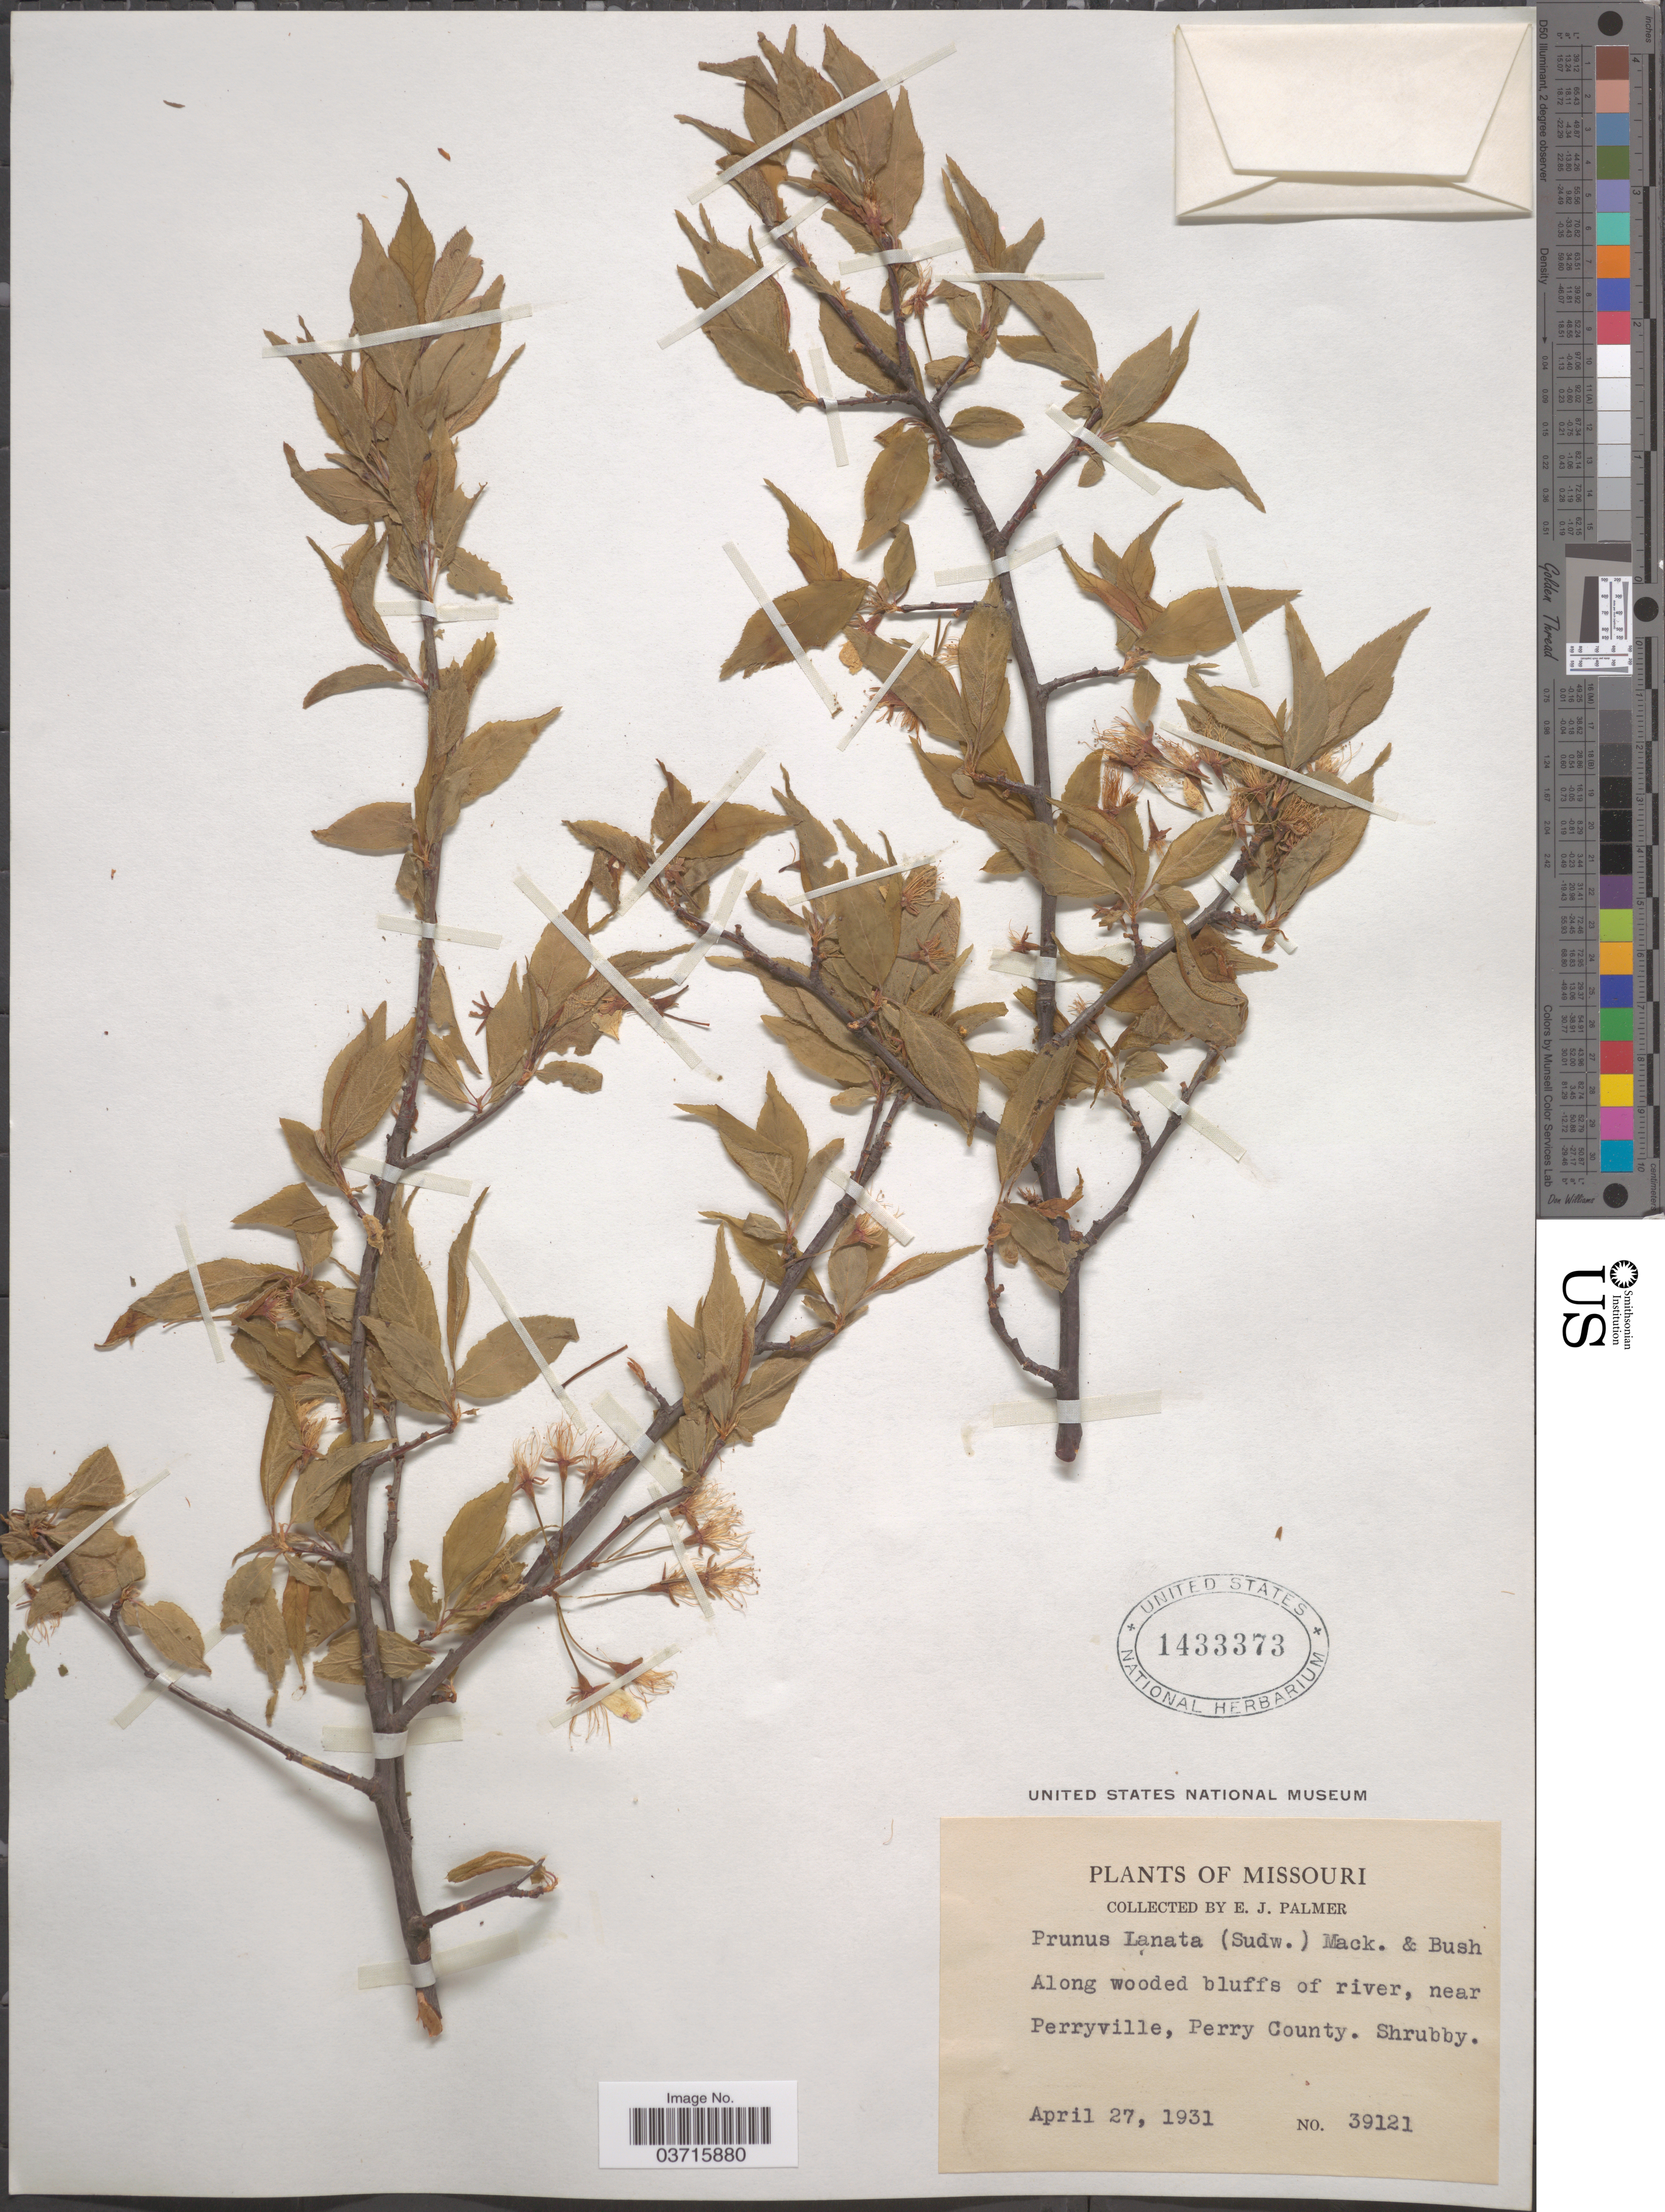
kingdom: Plantae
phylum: Tracheophyta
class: Magnoliopsida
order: Rosales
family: Rosaceae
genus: Prunus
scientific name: Prunus lanata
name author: (Sudw.) Mack. & Bush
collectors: E. J. Palmer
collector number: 39121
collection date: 1931-04-27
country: United States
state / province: Missouri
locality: Along wooded bluffs of river, near Perryville, Perry County.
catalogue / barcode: US 1433373